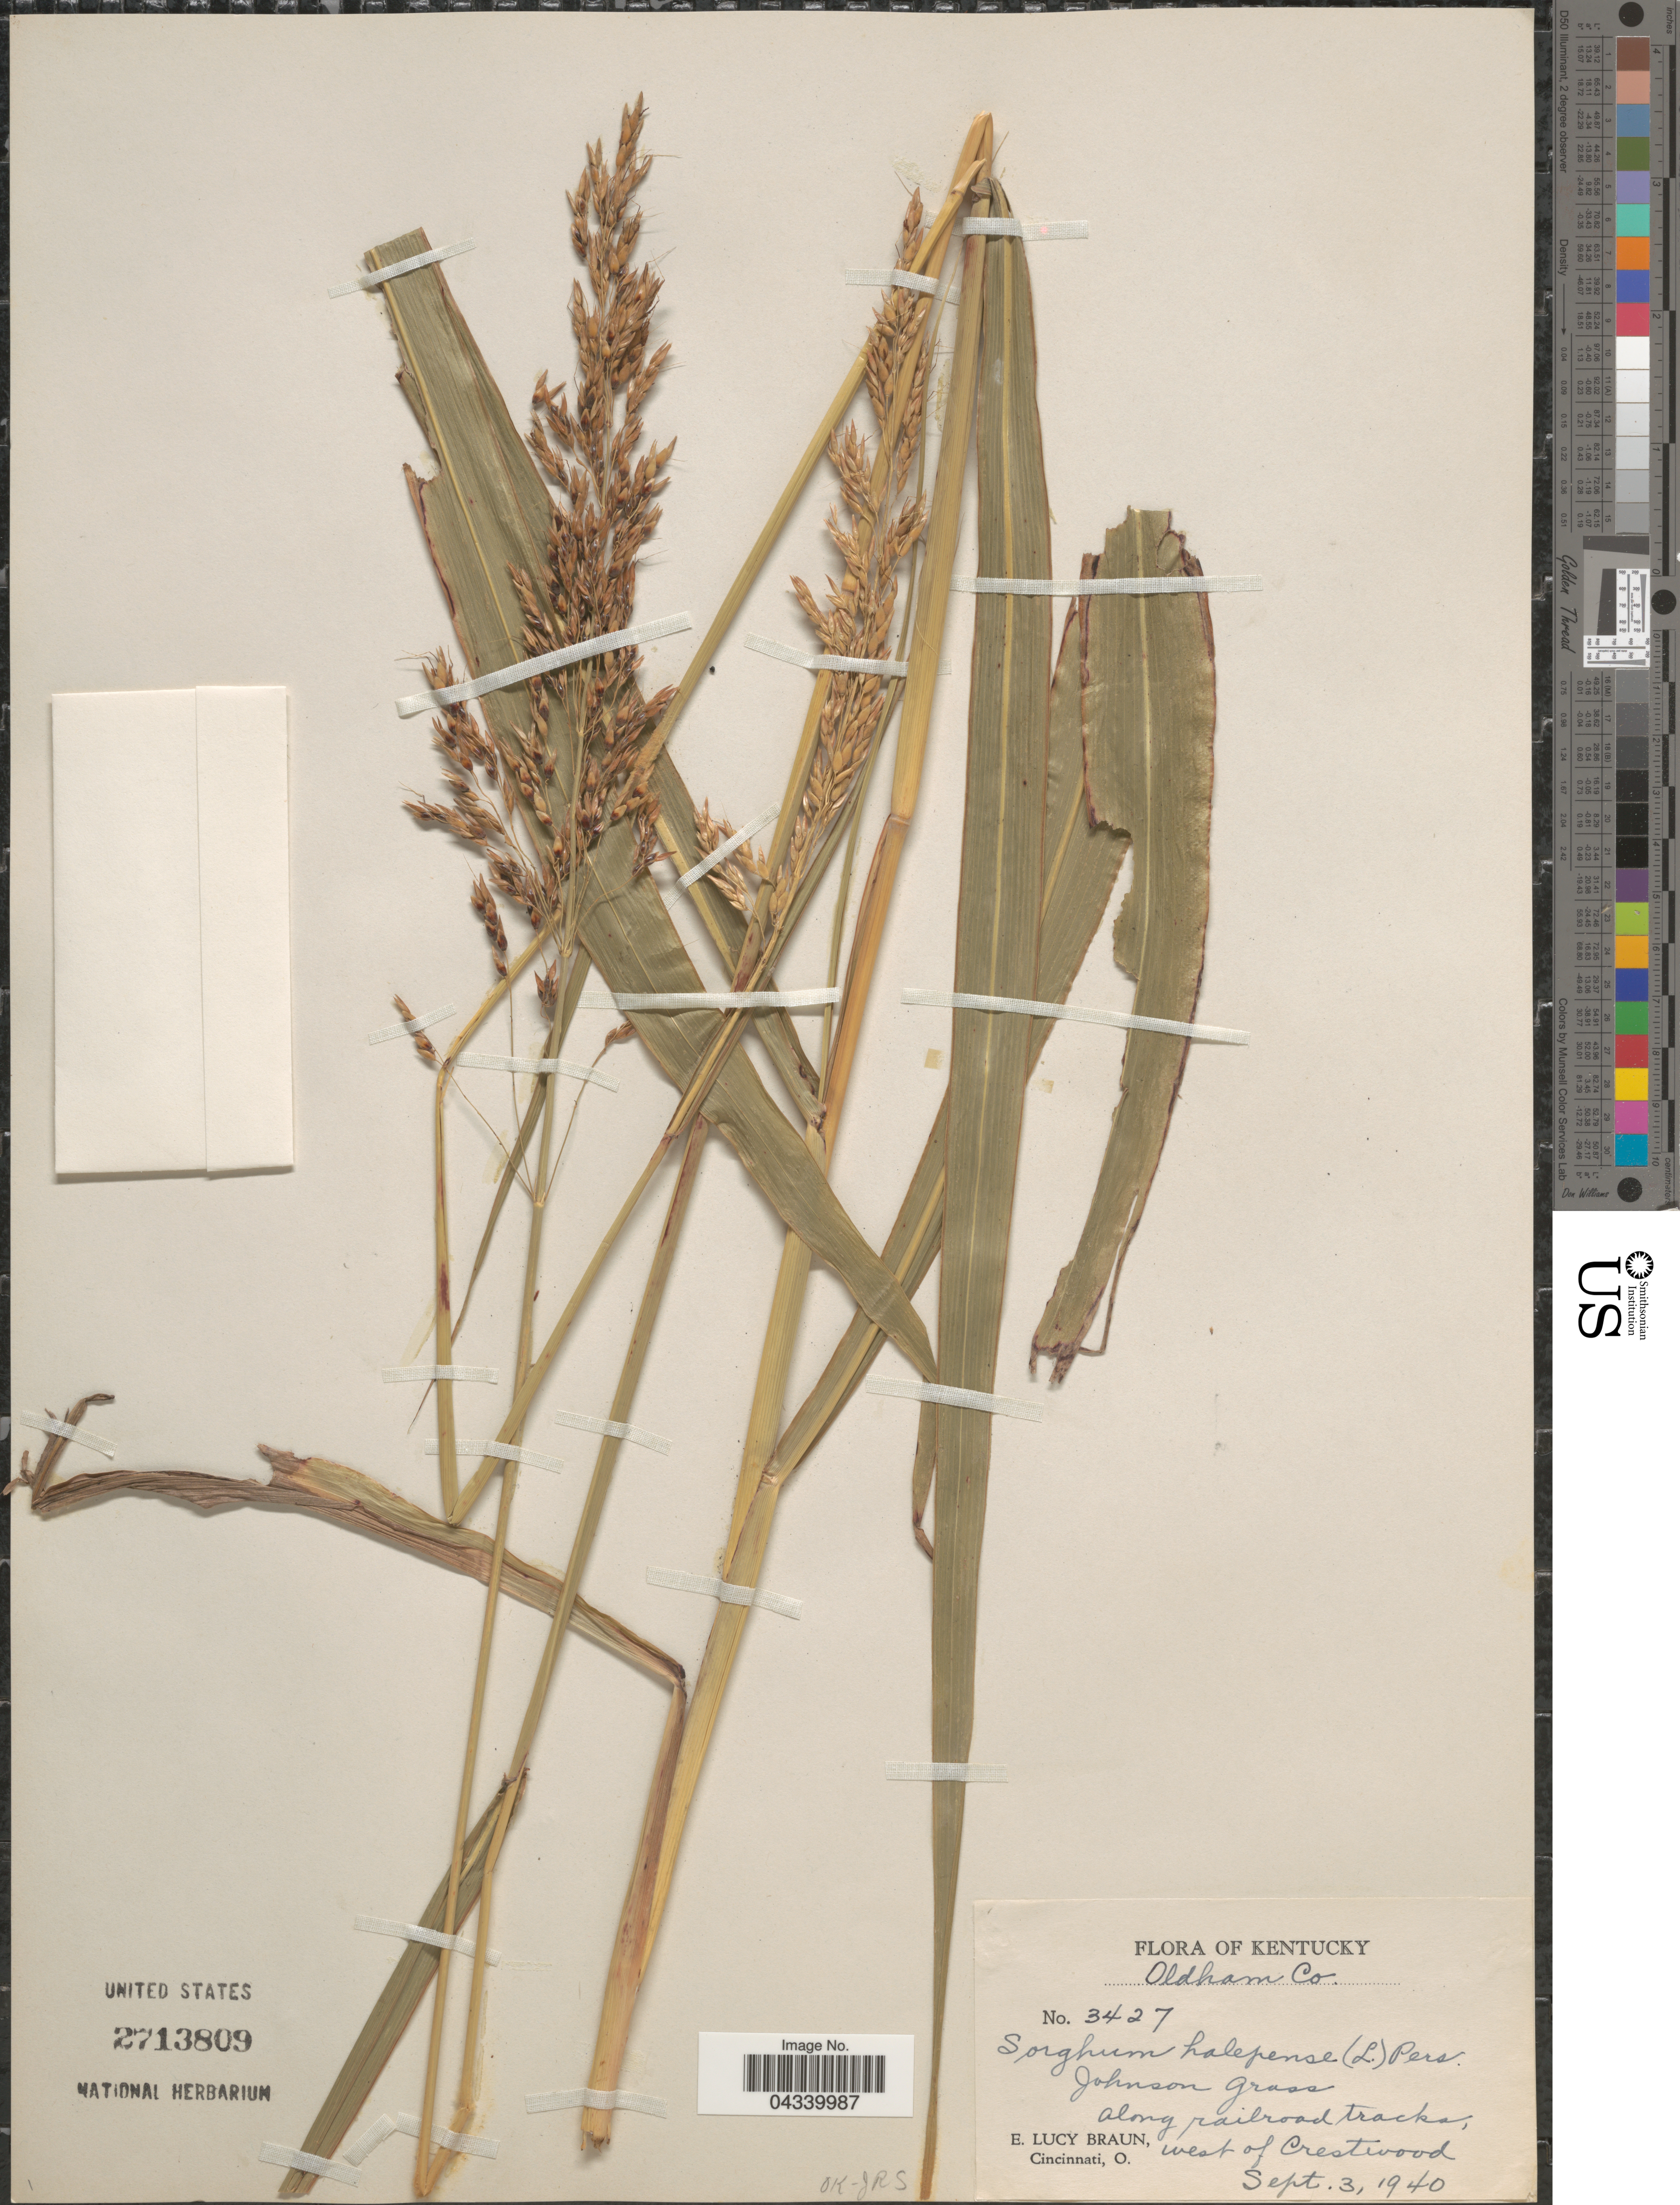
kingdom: Plantae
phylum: Tracheophyta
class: Liliopsida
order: Poales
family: Poaceae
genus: Sorghum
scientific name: Sorghum halepense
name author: (L.) Pers.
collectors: E. L. Braun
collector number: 3427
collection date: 1940-09-03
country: United States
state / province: Kentucky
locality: Oldham Co. Along railroad tracks, west of Crestwood.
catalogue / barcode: US 2713809